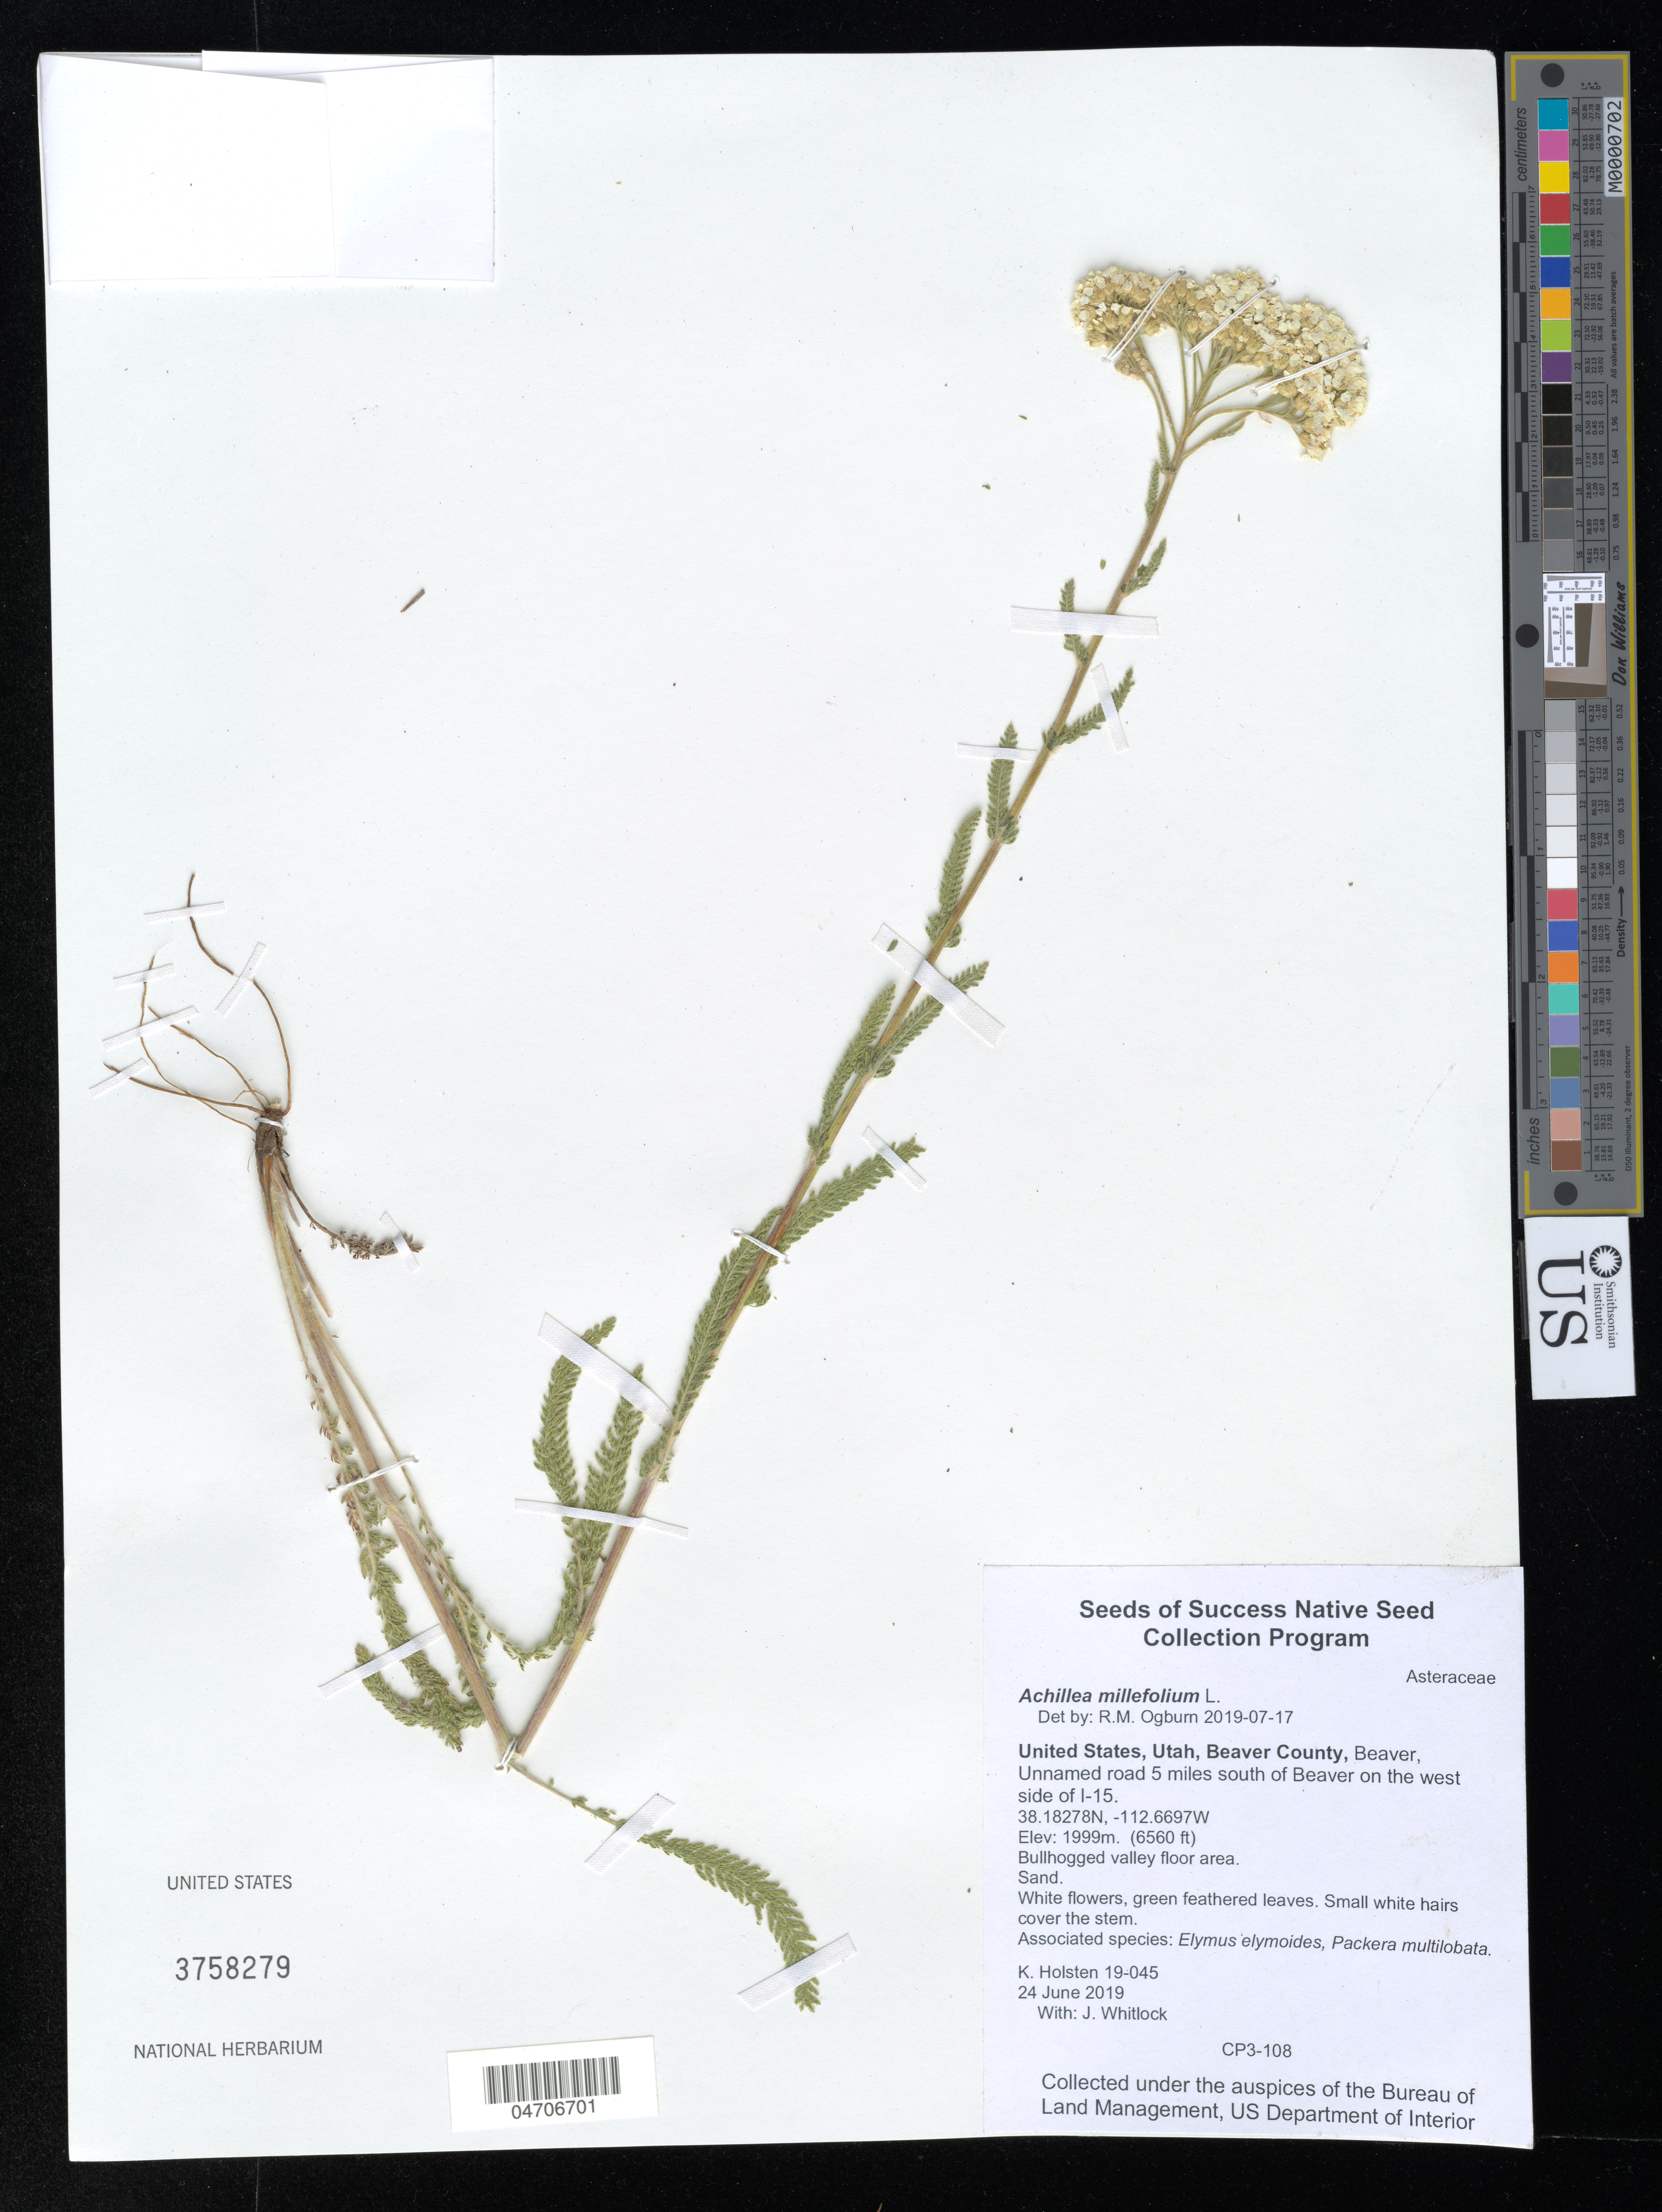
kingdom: Plantae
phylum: Tracheophyta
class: Magnoliopsida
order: Asterales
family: Asteraceae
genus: Achillea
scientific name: Achillea millefolium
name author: L.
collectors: S. Heston & C. Silliman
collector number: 19-045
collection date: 2019-06-24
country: United States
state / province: Utah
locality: Beaver County, Beaver, Unnamed road 5 miles south of Beaver on the west side of I-15.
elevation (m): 1999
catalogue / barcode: US 3758279